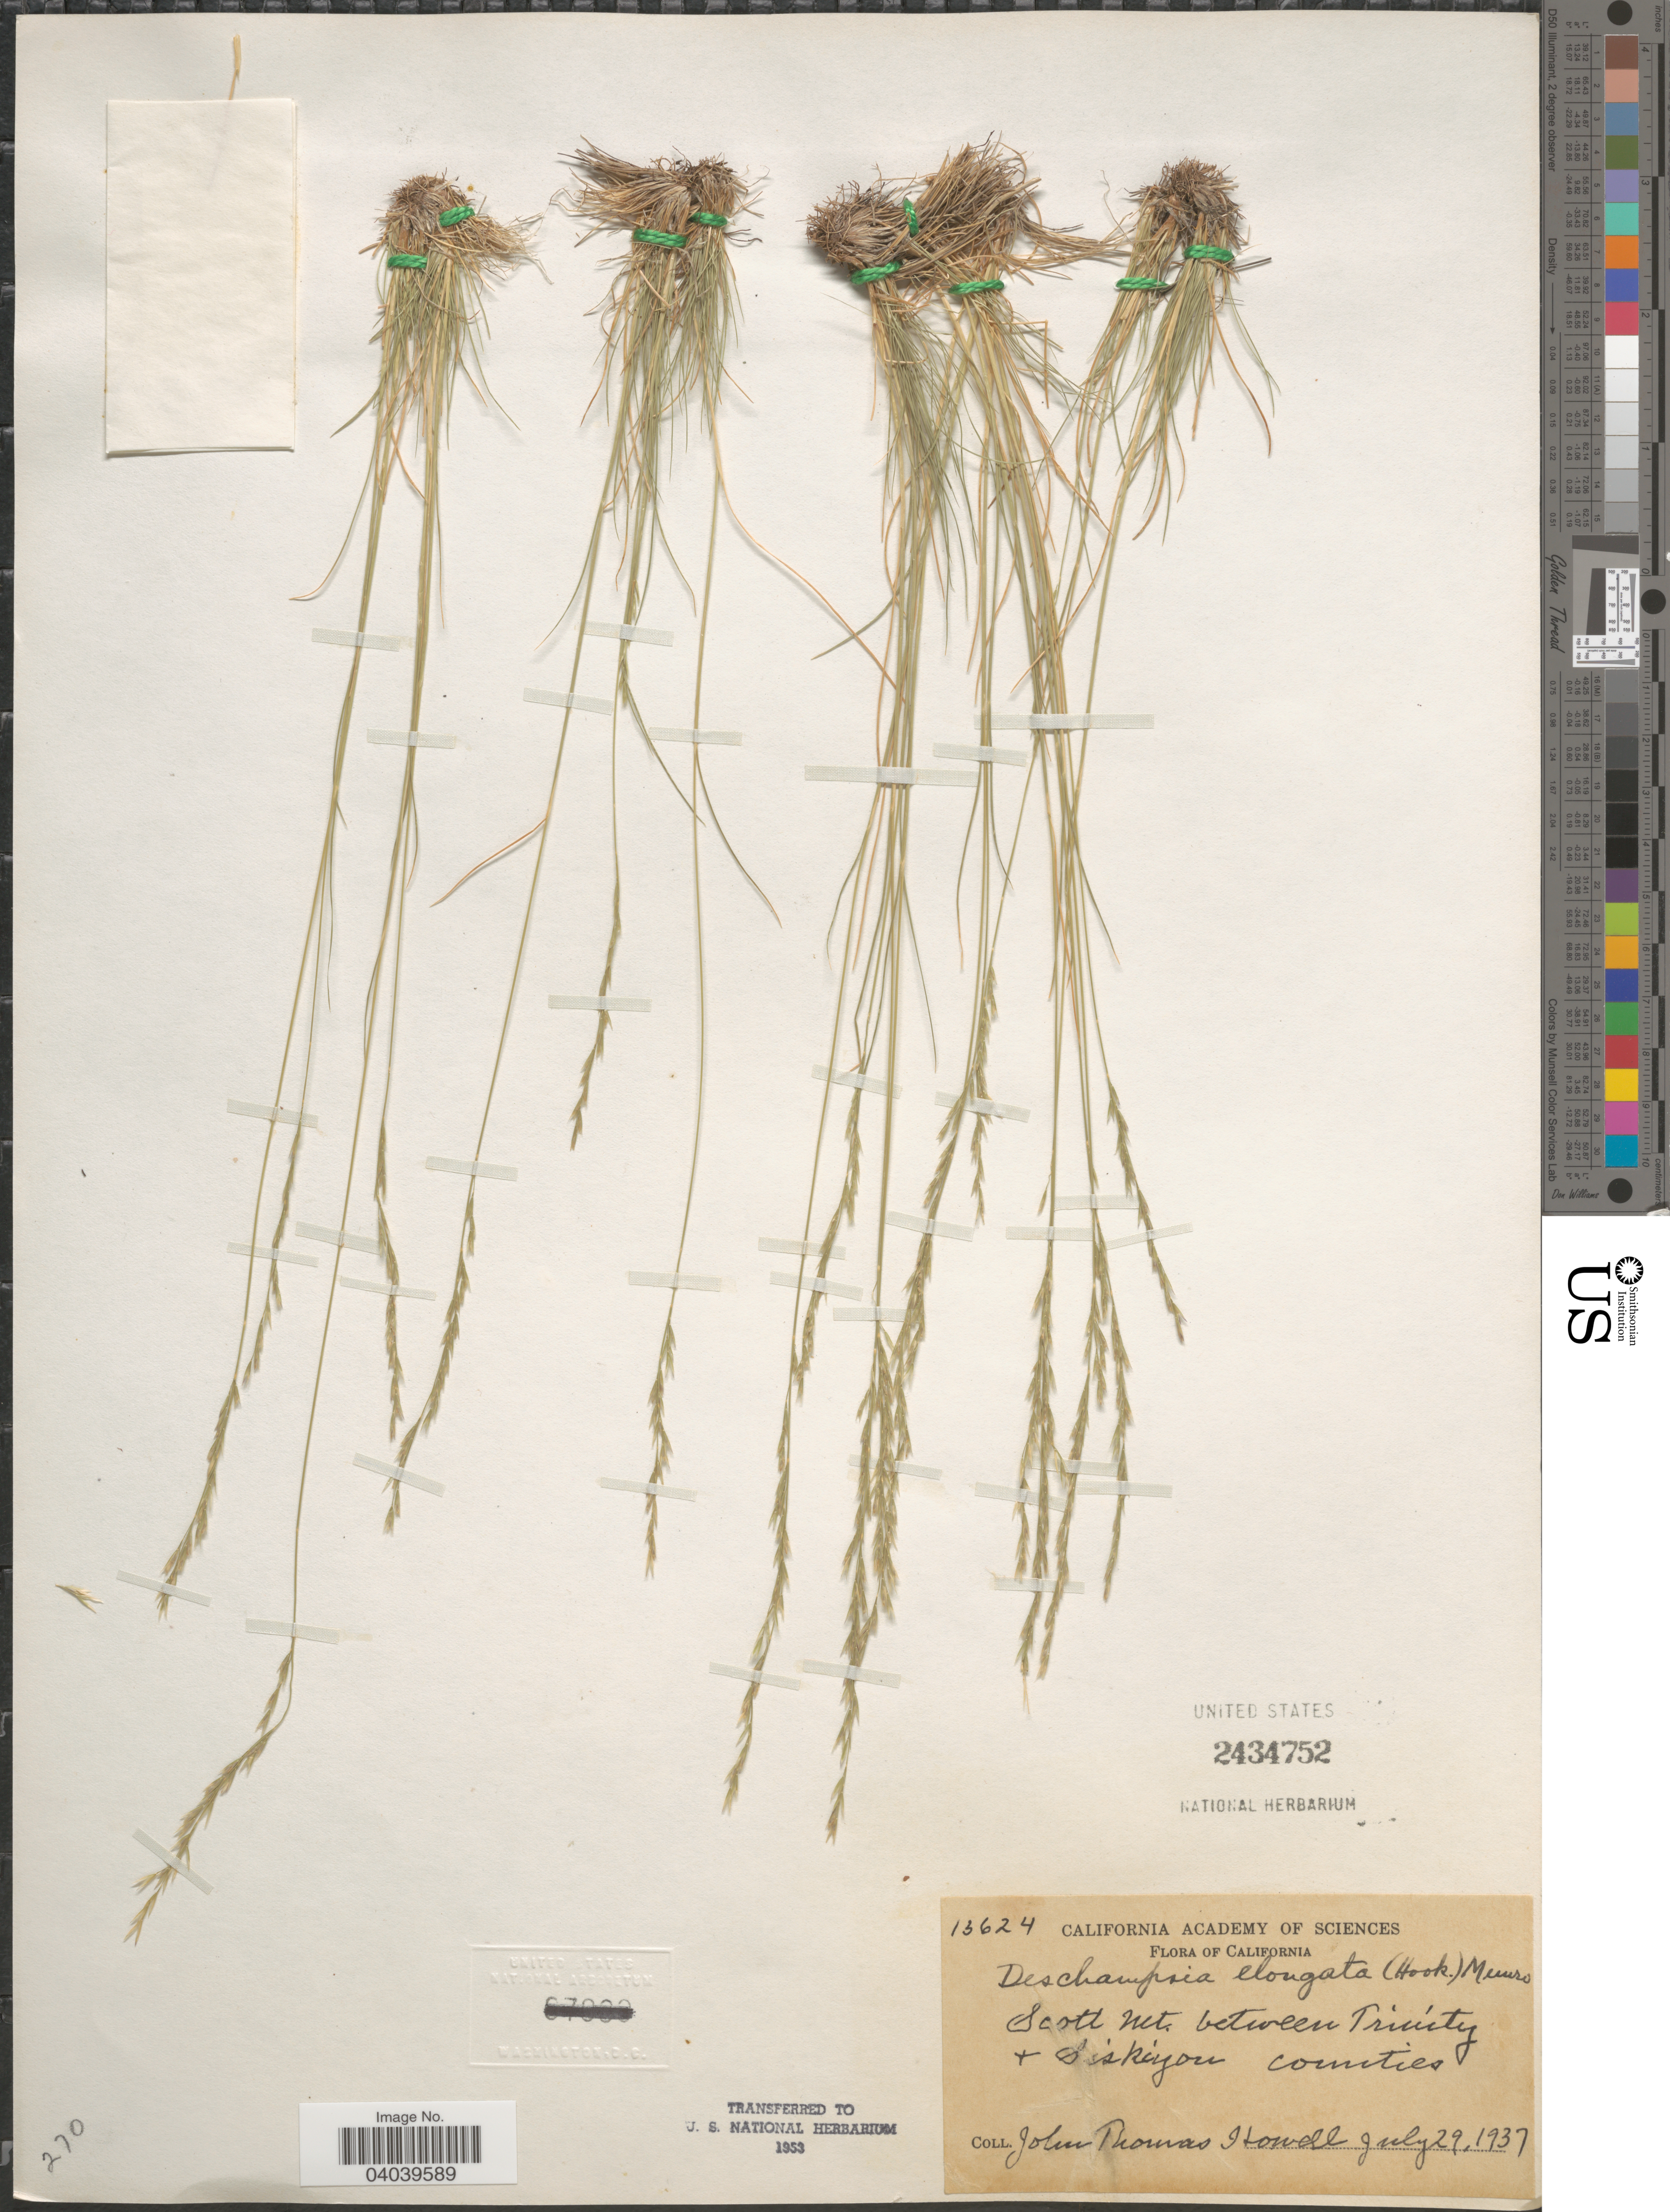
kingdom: Plantae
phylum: Tracheophyta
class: Liliopsida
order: Poales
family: Poaceae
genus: Deschampsia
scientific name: Deschampsia elongata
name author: (Hook.) Munro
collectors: J. T. Howell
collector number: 13624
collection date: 1937-07-29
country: United States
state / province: California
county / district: Siskiyou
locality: Scott Mt. between Trinity + Siskiyou Counties.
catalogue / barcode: US 2434752